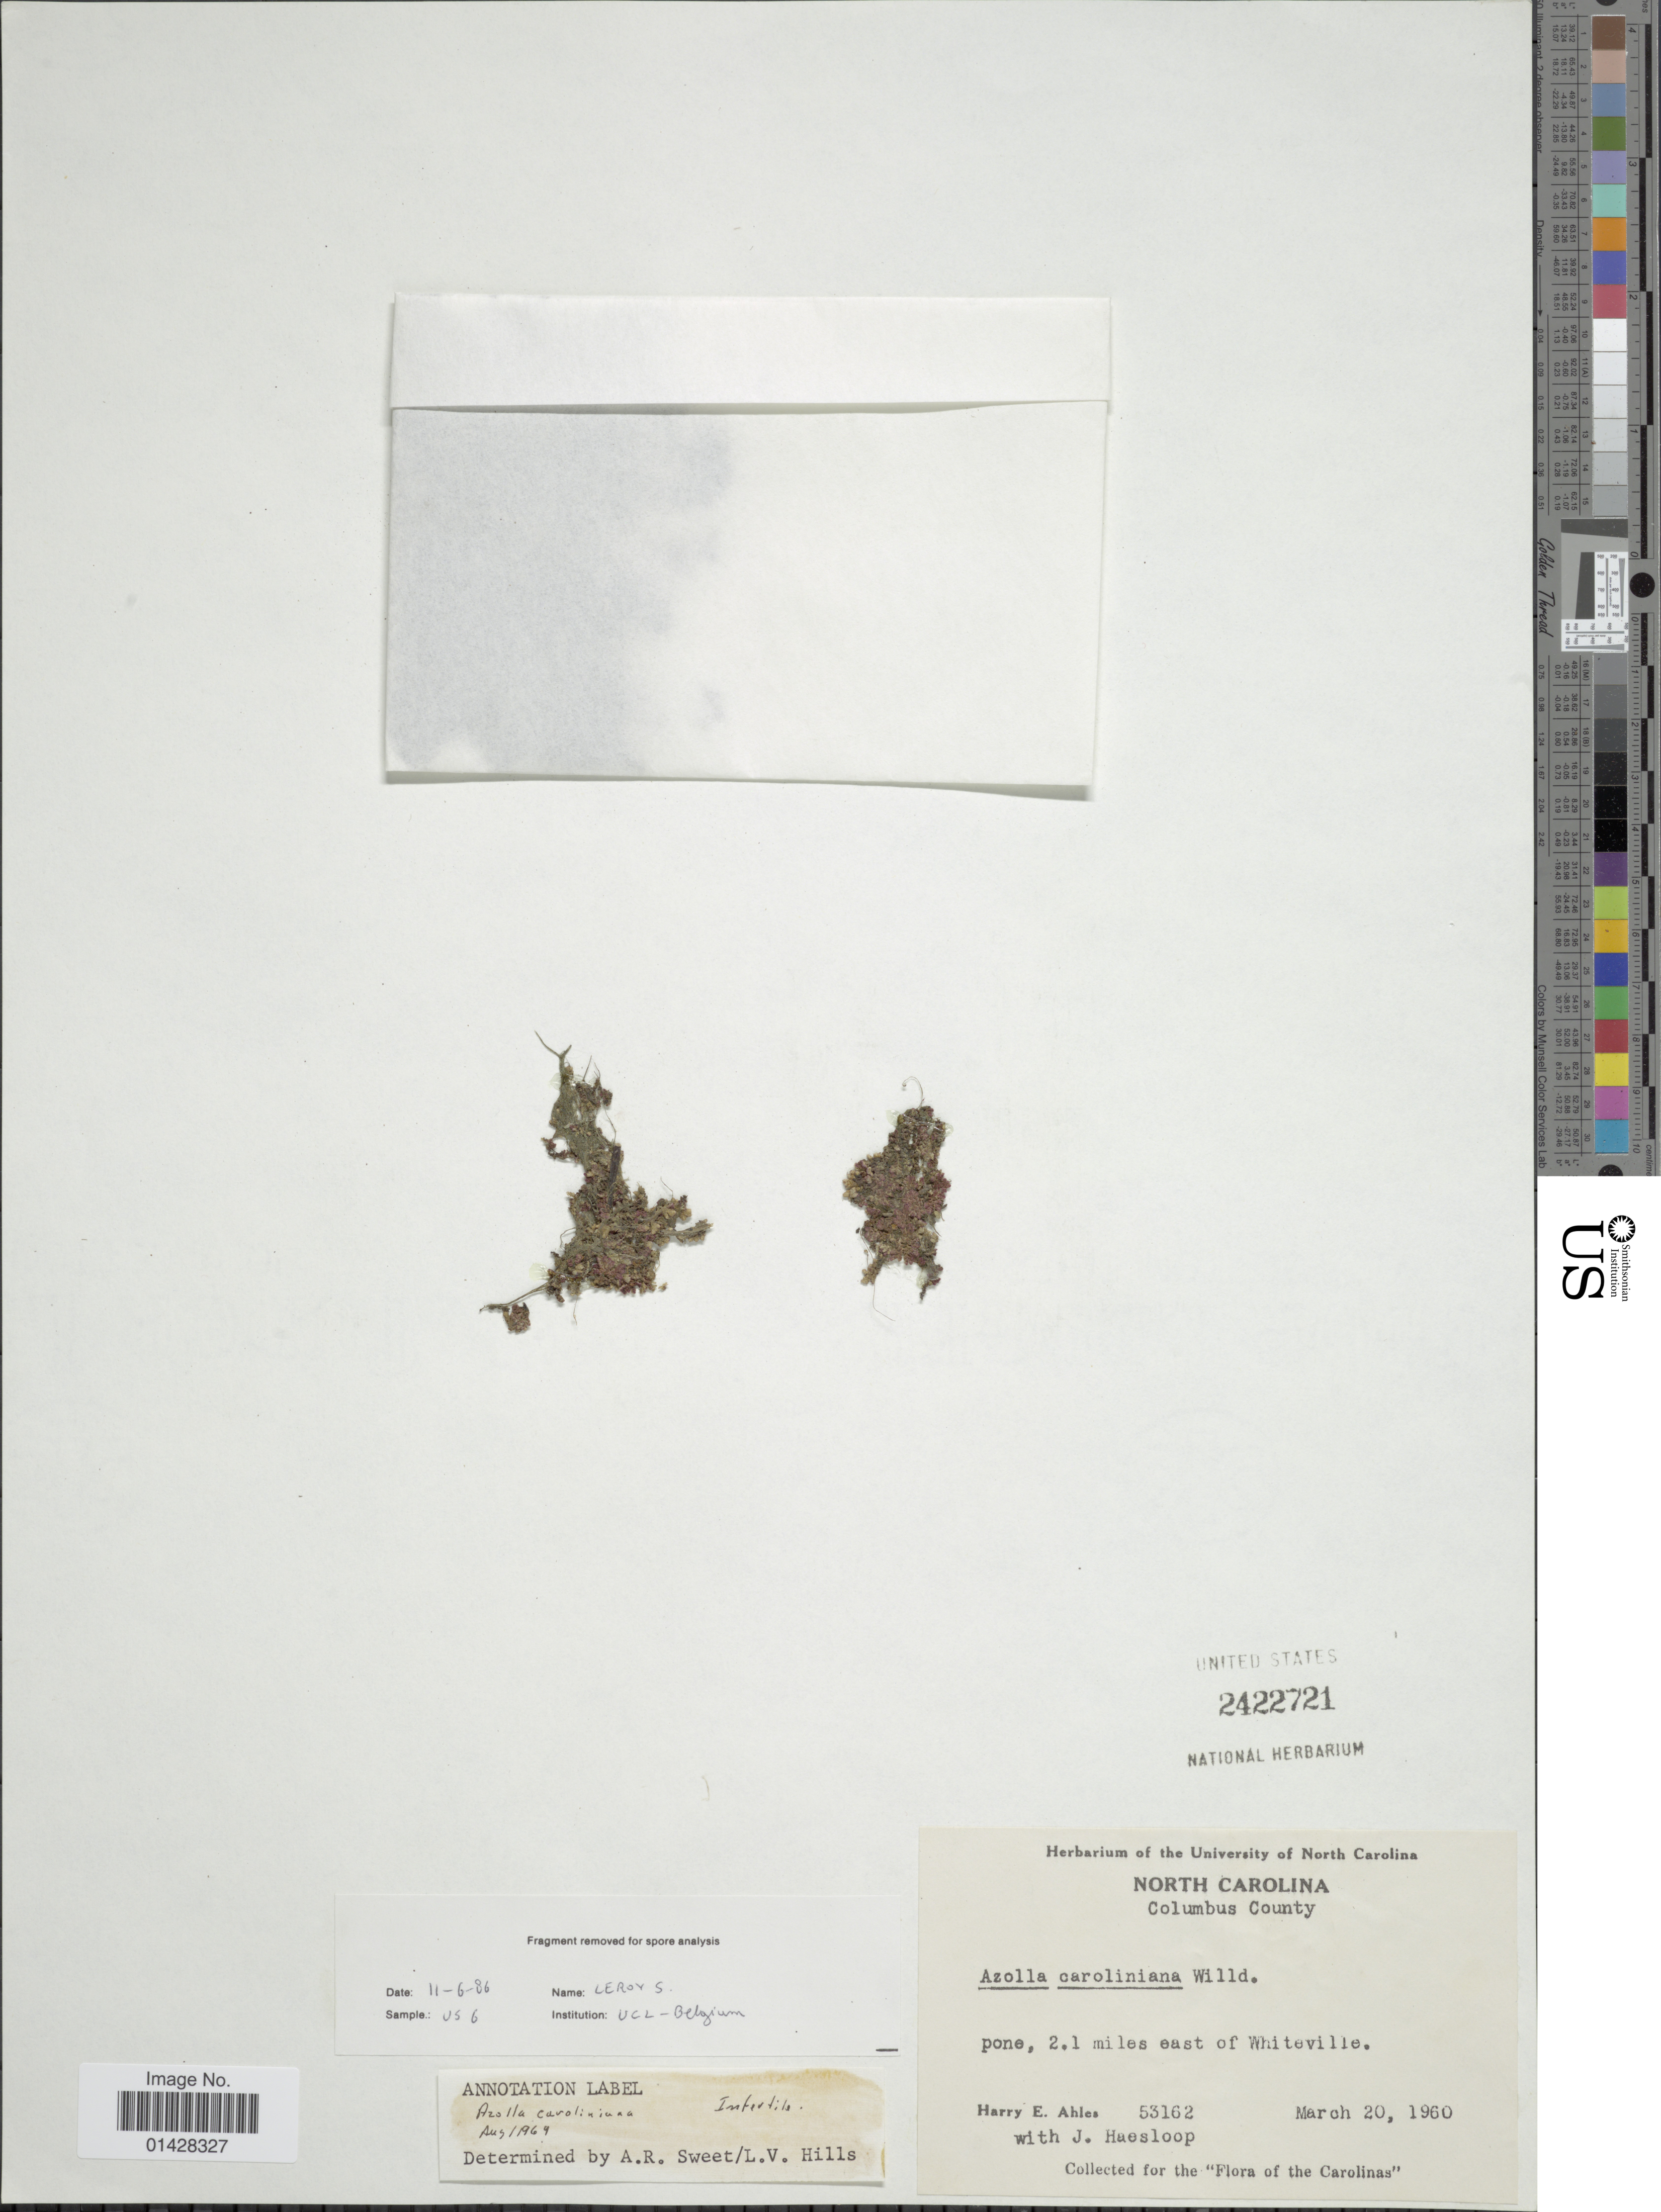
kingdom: Plantae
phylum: Tracheophyta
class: Polypodiopsida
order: Salviniales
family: Salviniaceae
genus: Azolla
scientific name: Azolla caroliniana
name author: Willd.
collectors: H. E. Ahles & J. Haesloop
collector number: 53162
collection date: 1960-03-20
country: United States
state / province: North Carolina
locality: Columbus County, pone, 2.1 miles east of Whiteville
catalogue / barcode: US 2422721